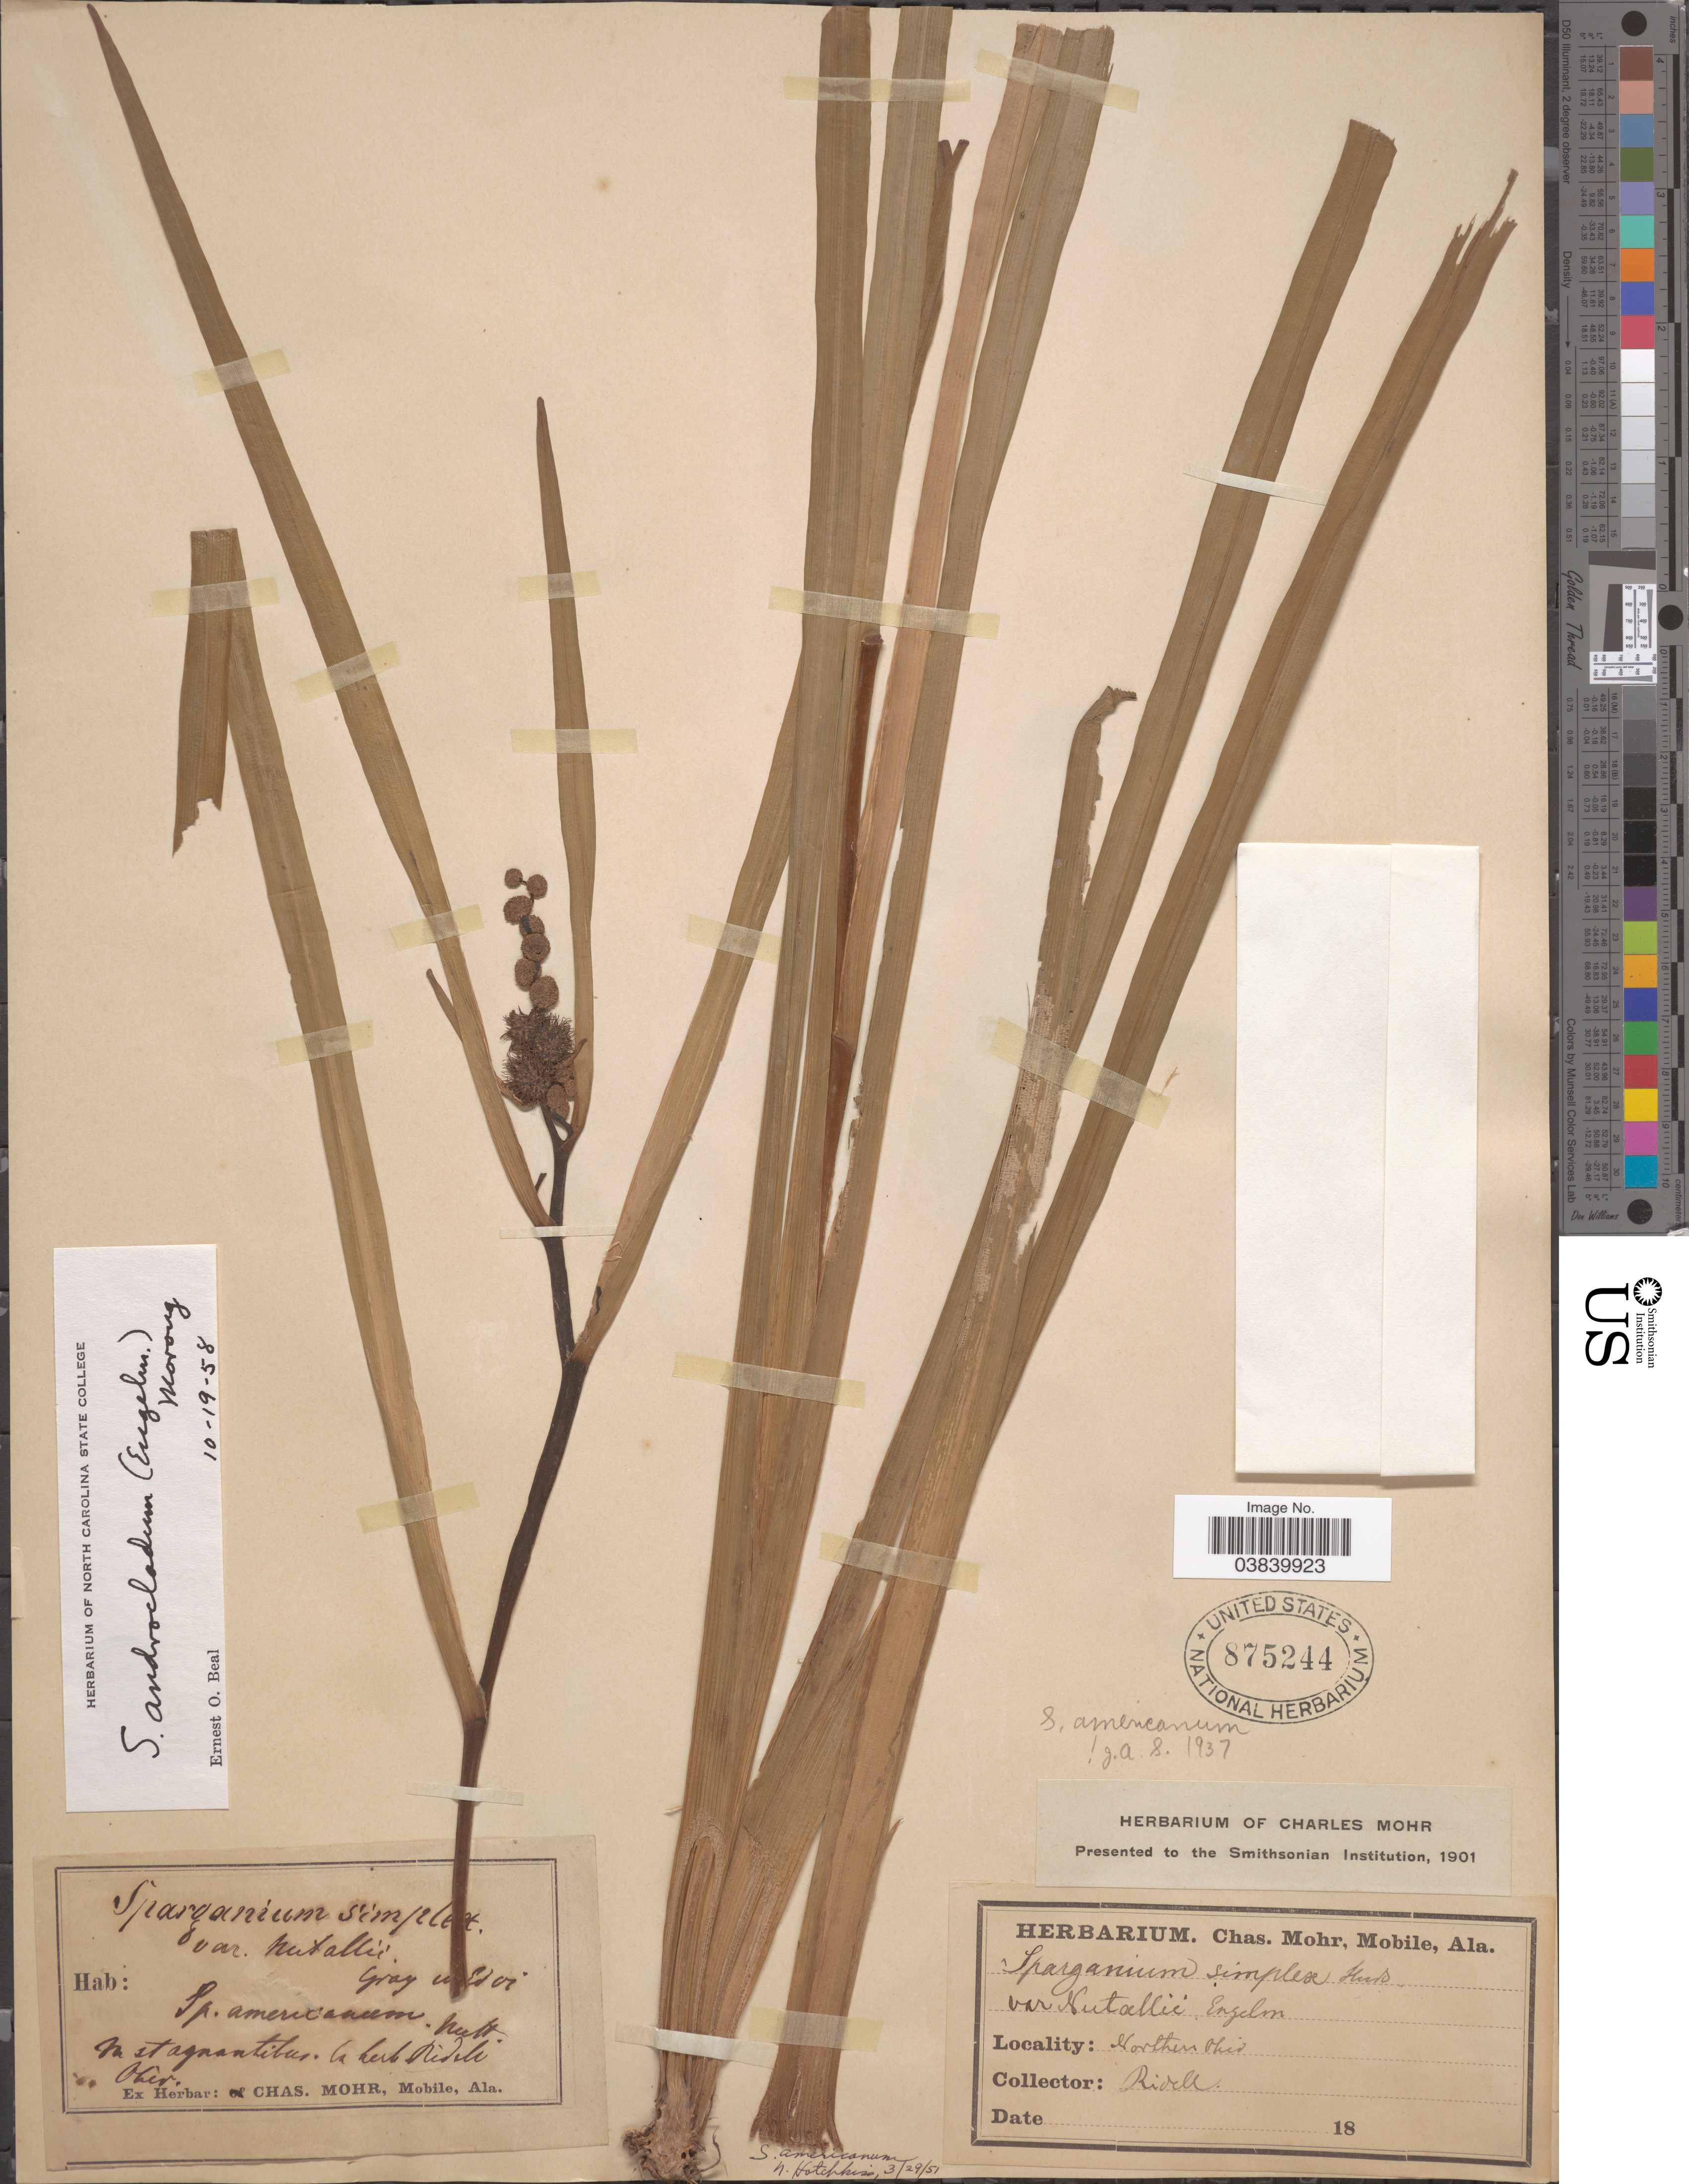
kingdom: Plantae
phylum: Tracheophyta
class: Liliopsida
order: Poales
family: Typhaceae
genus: Sparganium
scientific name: Sparganium androcladum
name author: Morong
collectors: -. Ridell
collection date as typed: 18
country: United States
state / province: Ohio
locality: Northern Ohio.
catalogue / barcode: US 875244